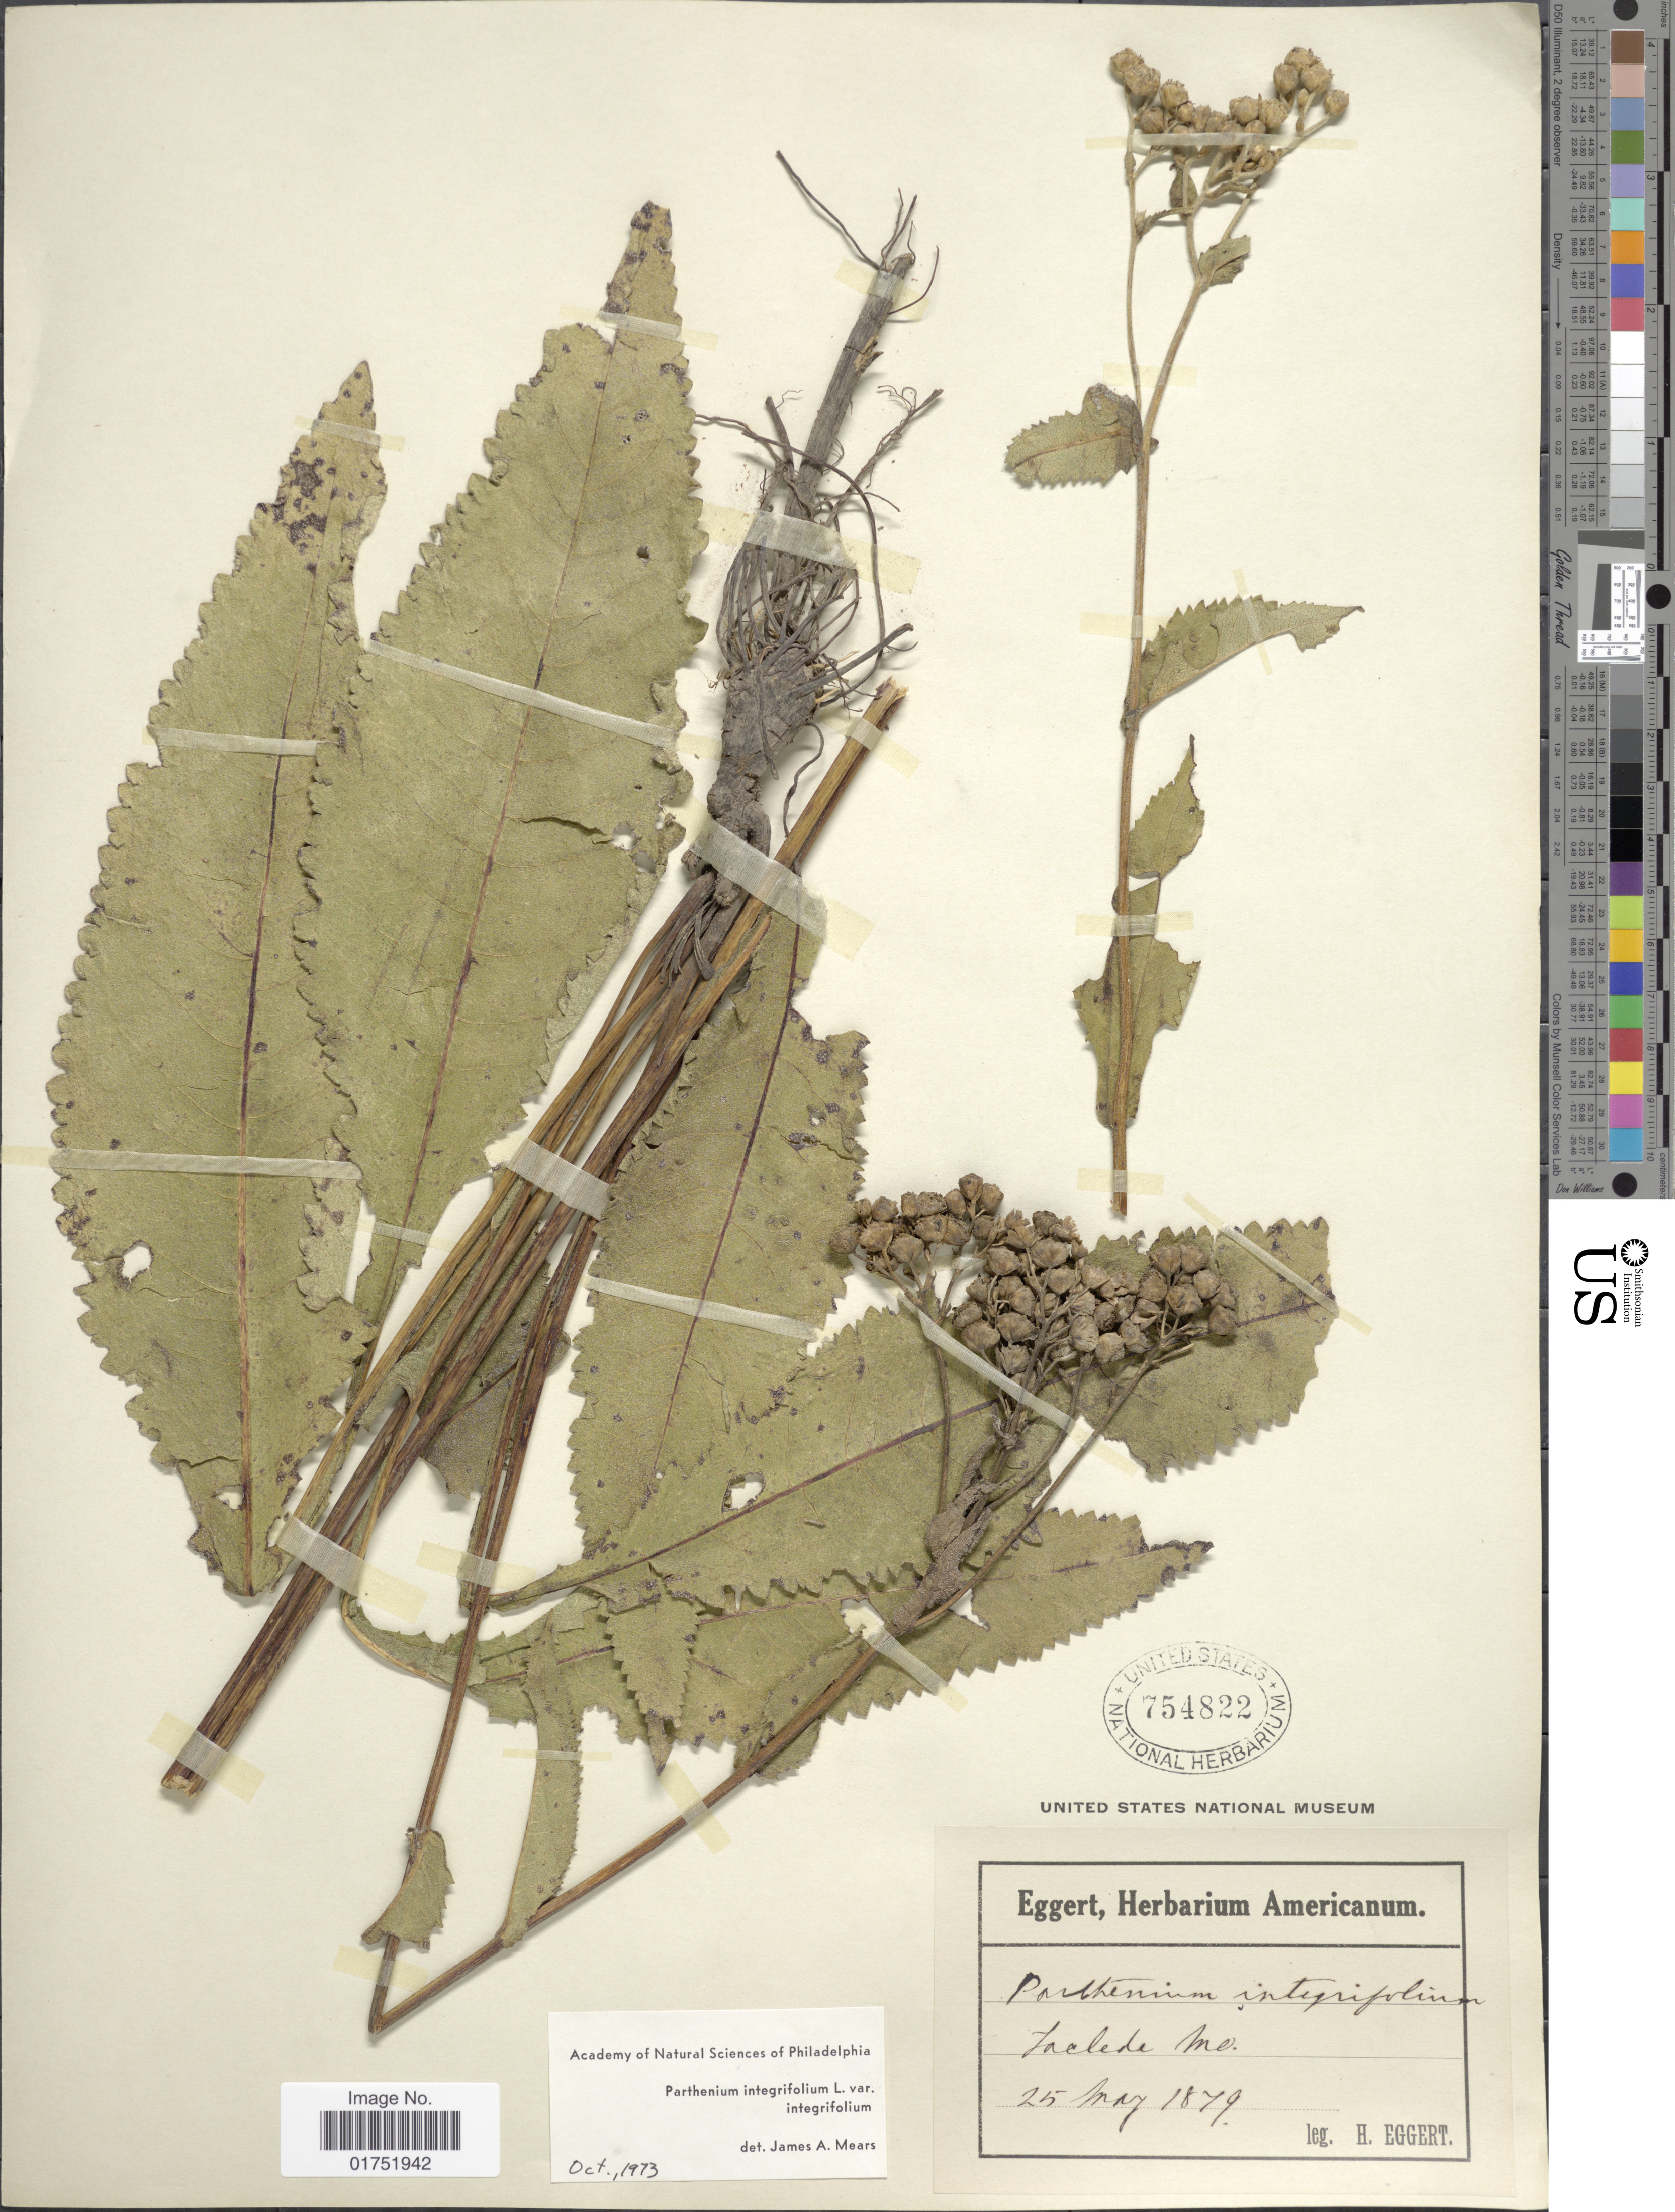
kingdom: Plantae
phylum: Tracheophyta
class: Magnoliopsida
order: Asterales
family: Asteraceae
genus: Parthenium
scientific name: Parthenium integrifolium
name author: L.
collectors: H. Eggert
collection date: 1879-05-25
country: United States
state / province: Missouri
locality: Laclede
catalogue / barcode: US 754822